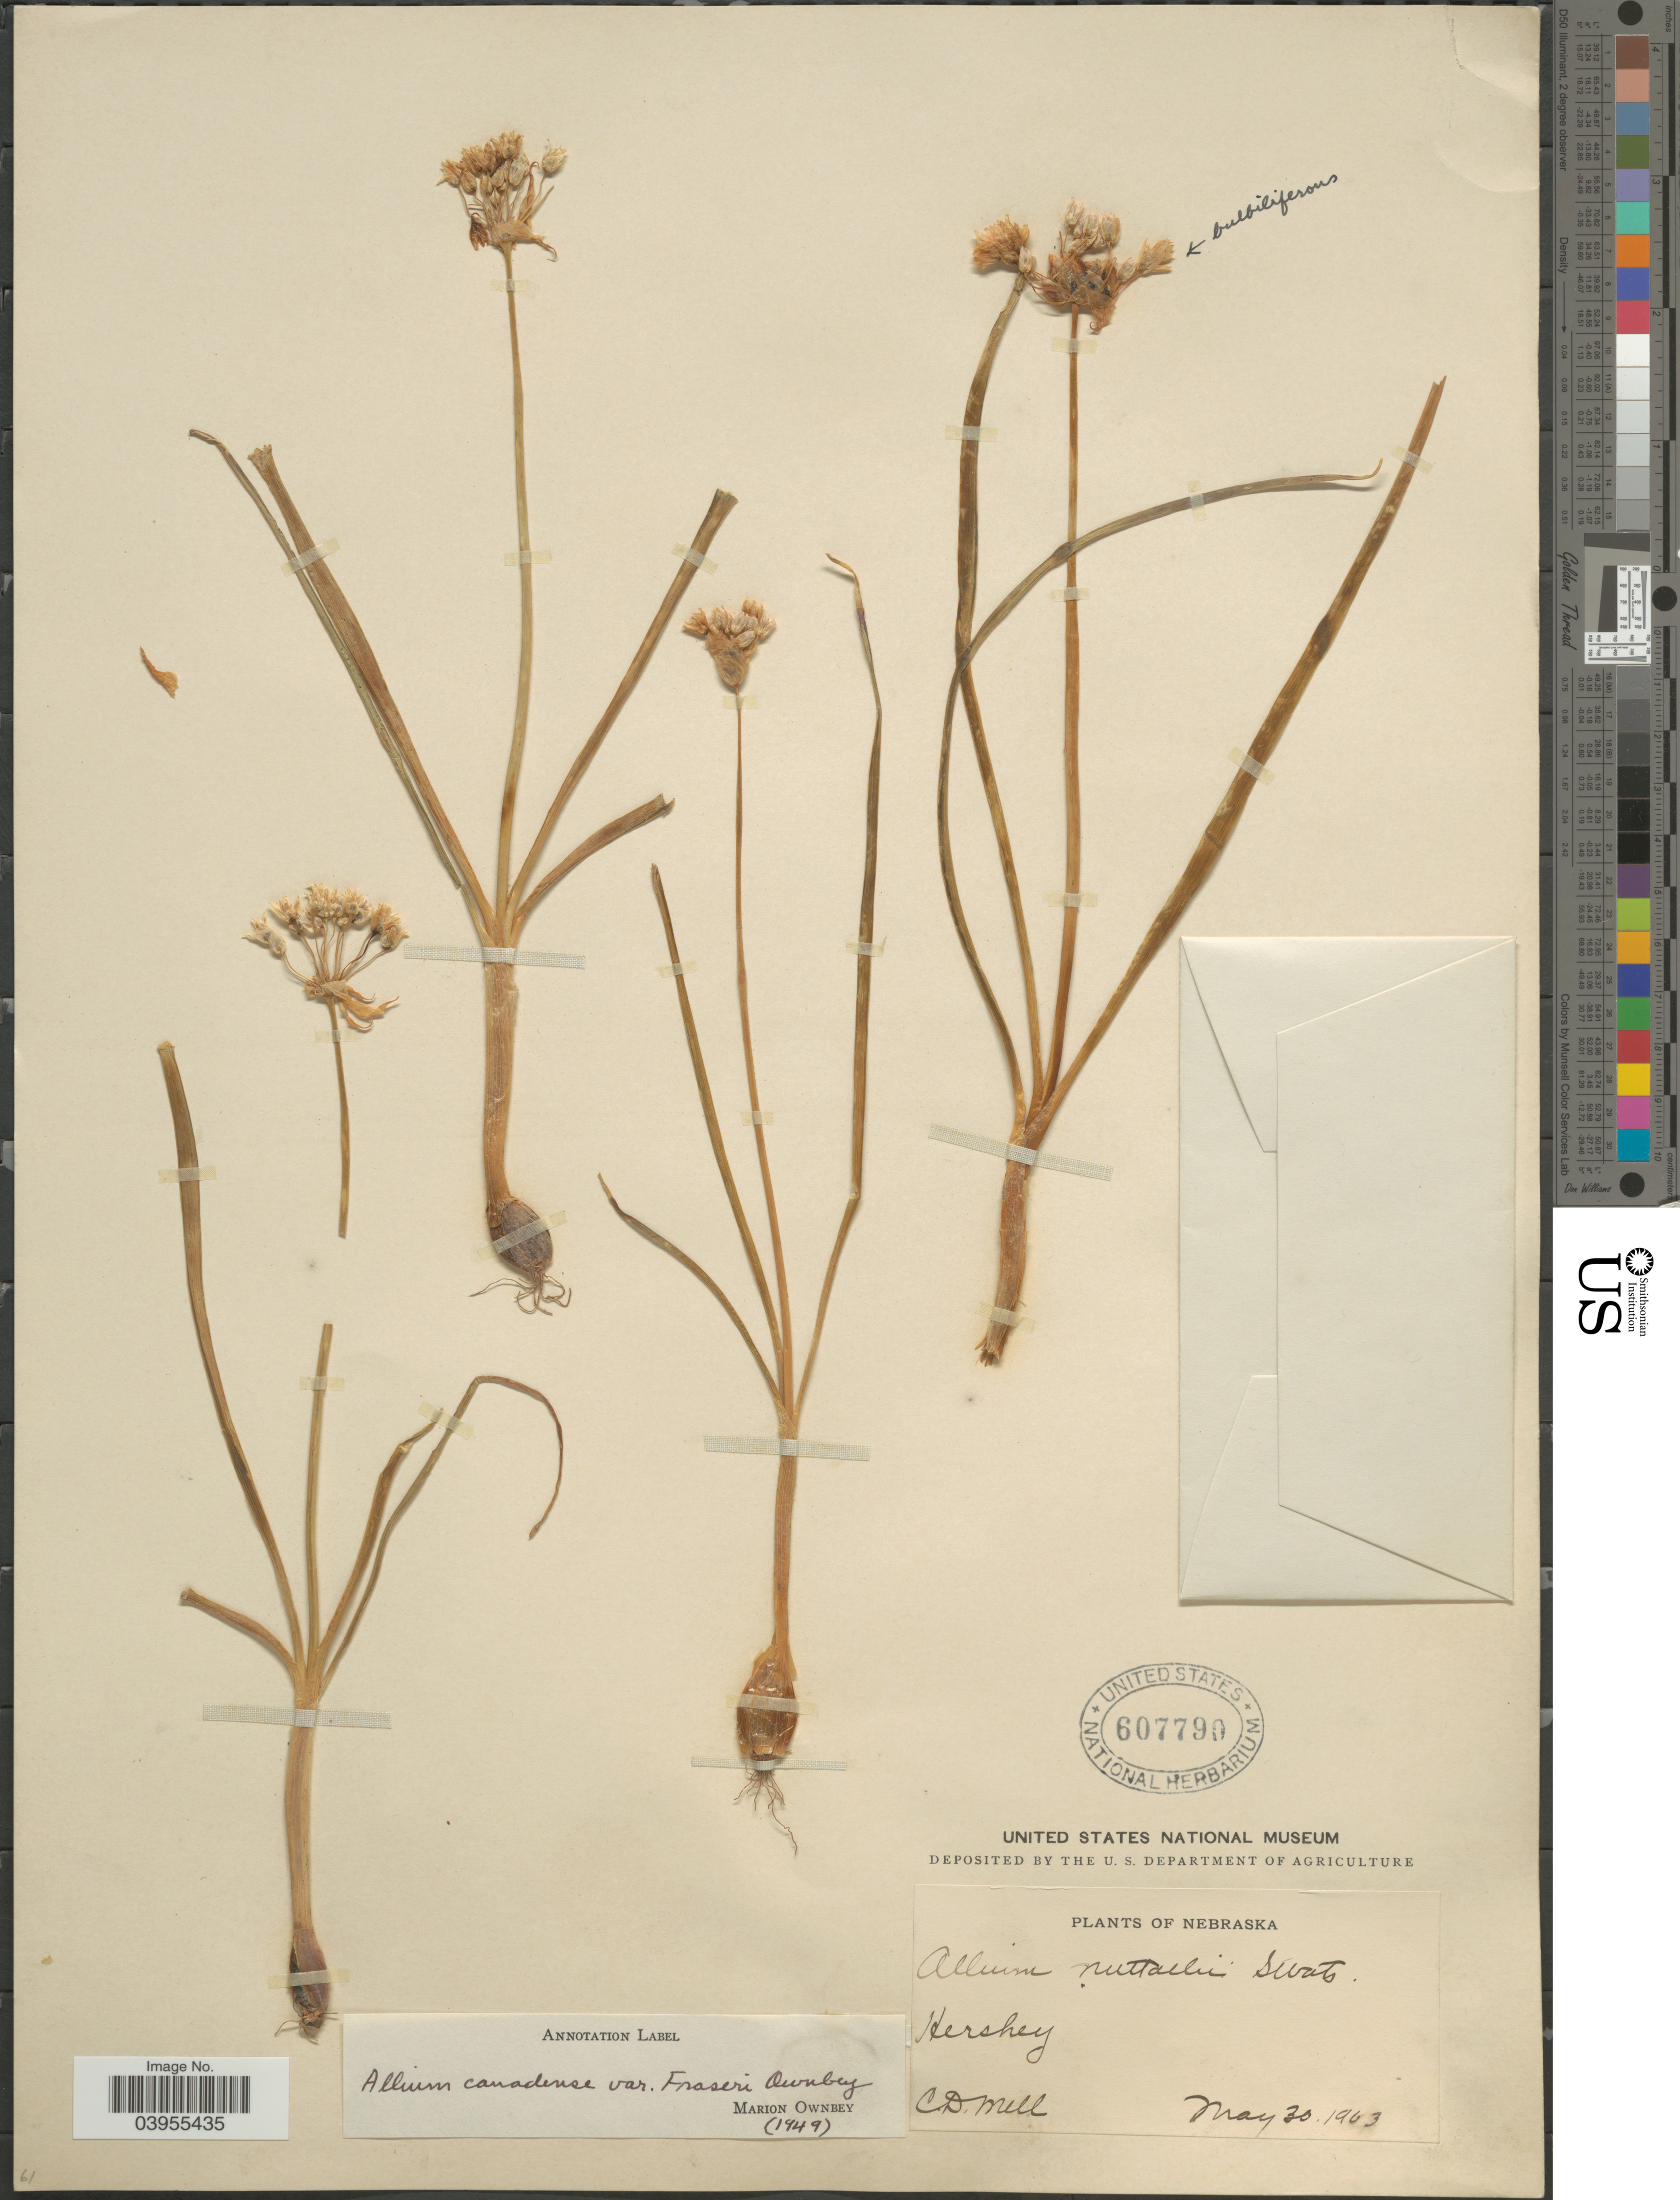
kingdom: Plantae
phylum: Tracheophyta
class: Liliopsida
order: Asparagales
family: Amaryllidaceae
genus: Allium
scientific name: Allium canadense var. fraseri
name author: Ownbey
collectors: C. D. Mell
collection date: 1903-05-30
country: United States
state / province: Nebraska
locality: Hershey.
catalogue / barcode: US 607790